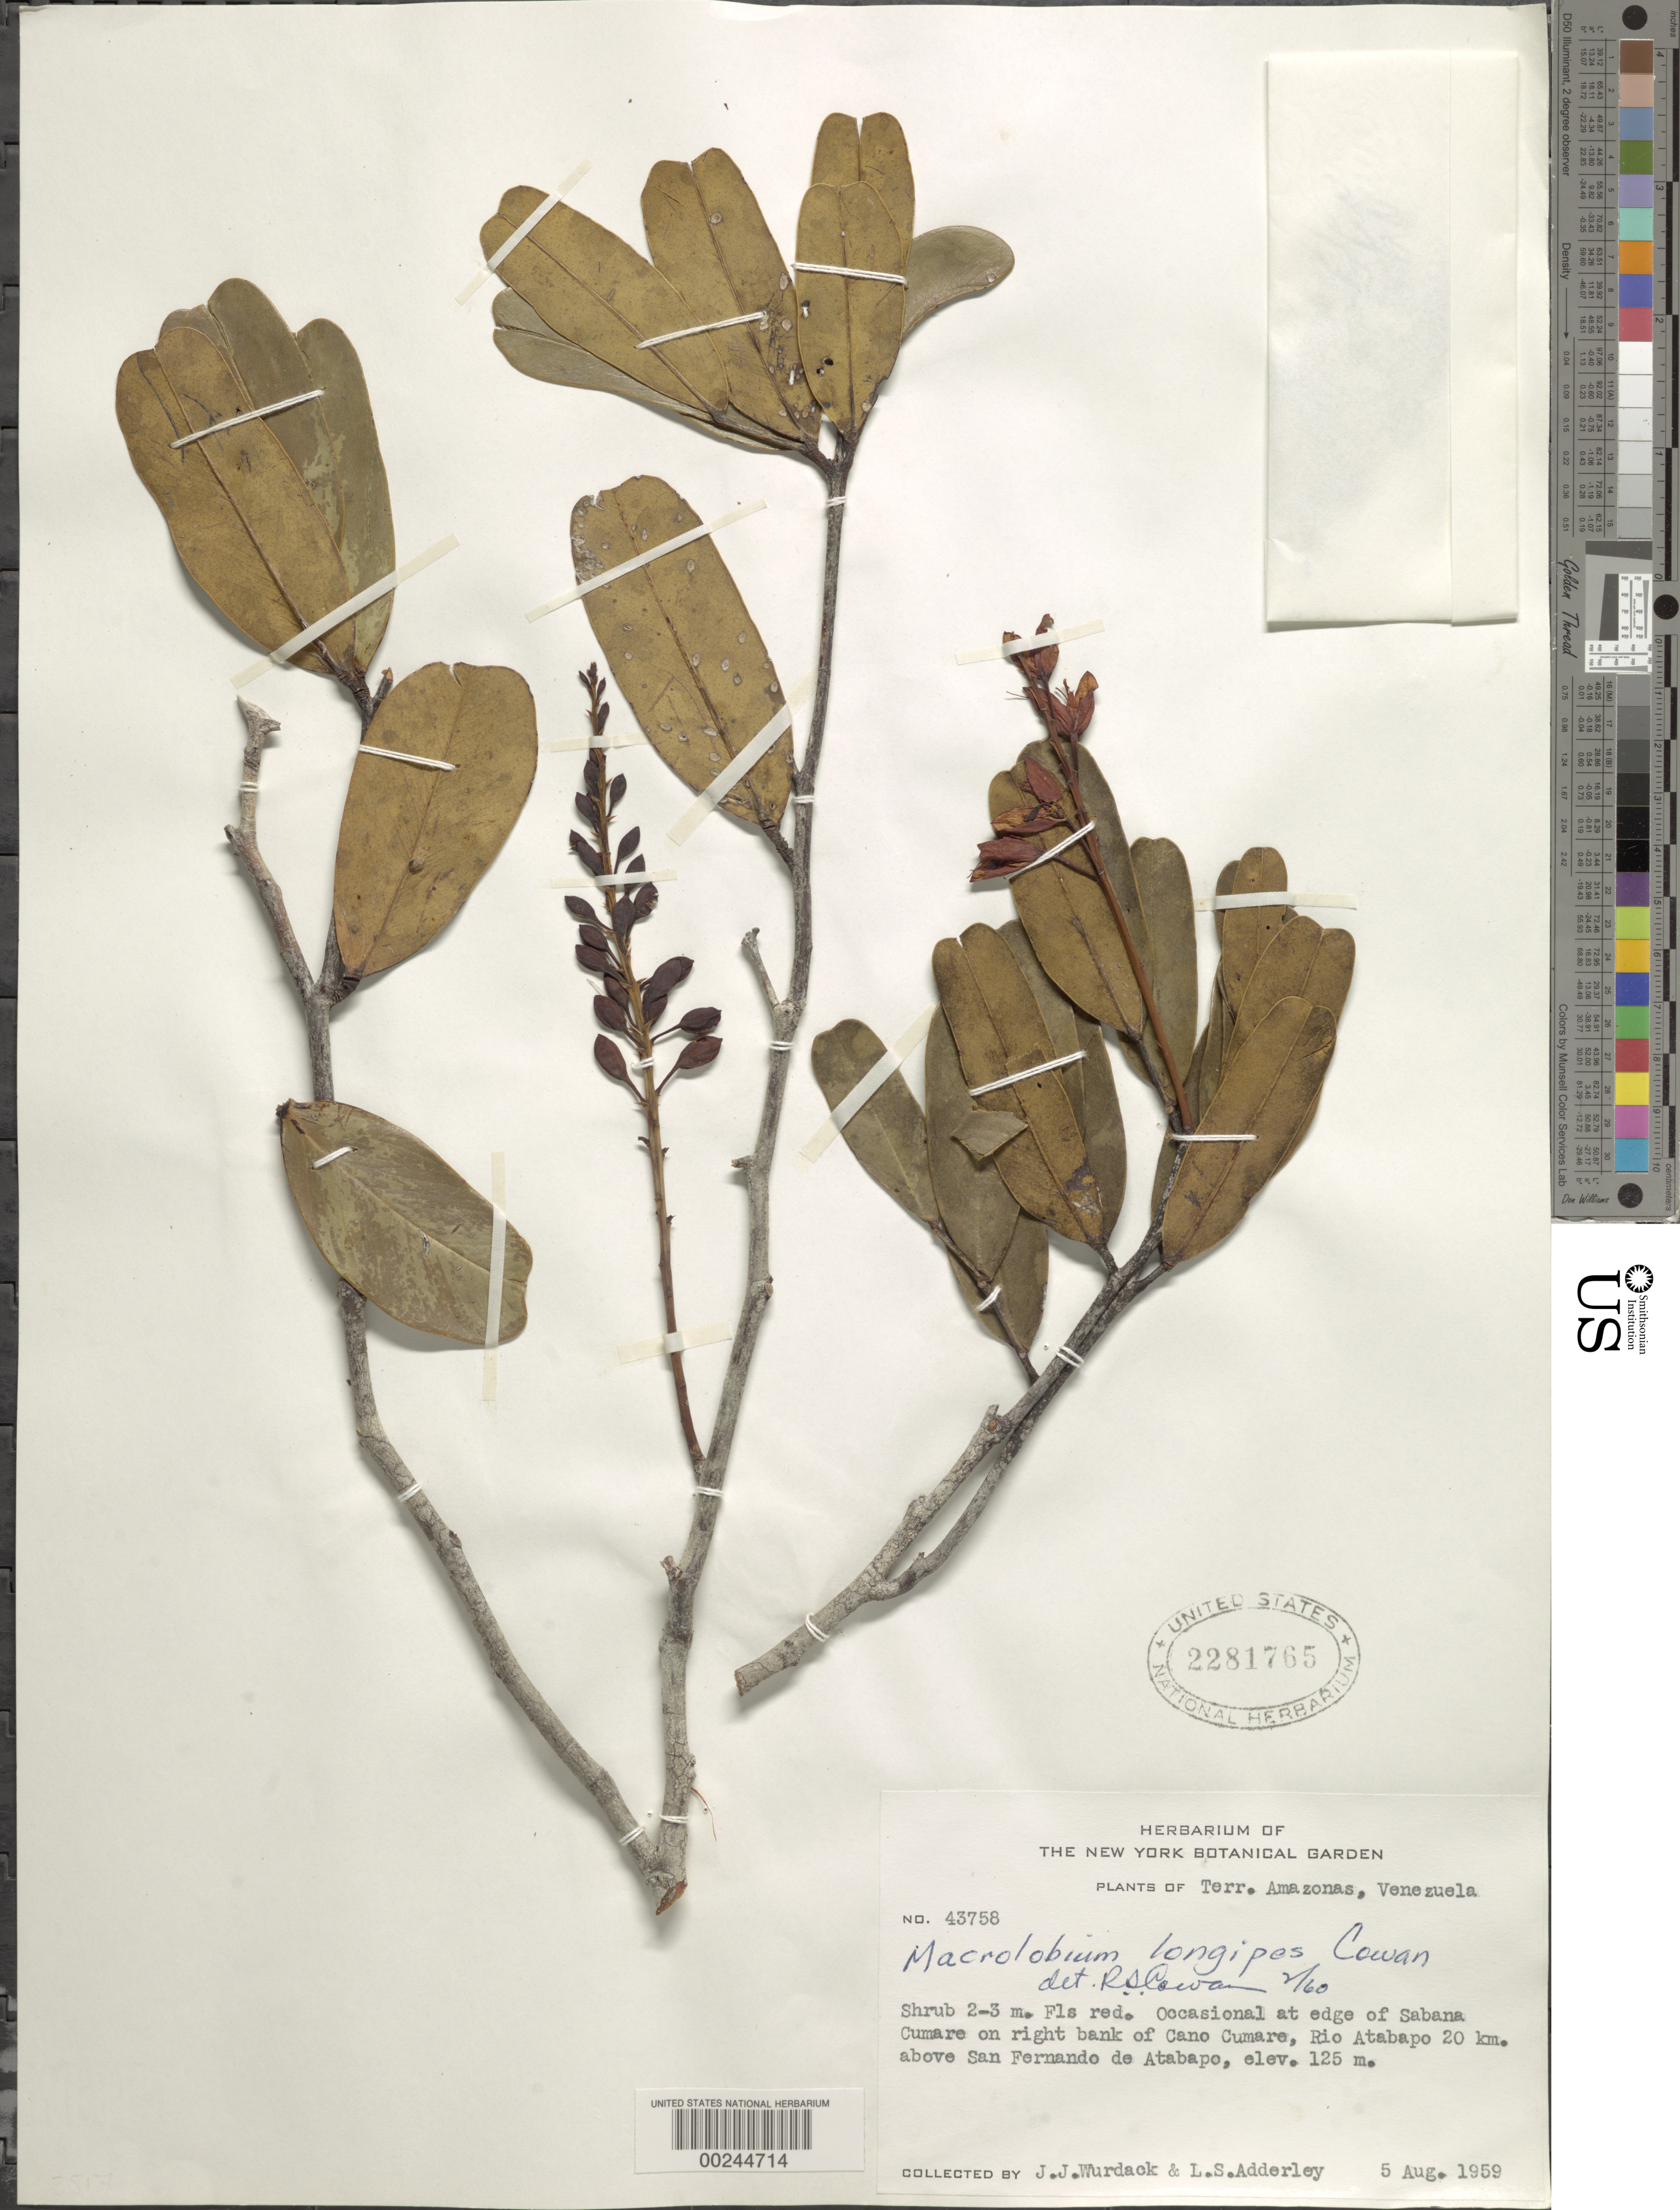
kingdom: Plantae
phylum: Tracheophyta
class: Magnoliopsida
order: Fabales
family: Fabaceae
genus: Macrolobium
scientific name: Macrolobium longipes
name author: R.S. Cowan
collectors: J. J. Wurdack & L. S. Adderley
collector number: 43758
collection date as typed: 05 Aug 1959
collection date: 1959-08-05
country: Venezuela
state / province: Amazonas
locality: At edge of sabana cumare on right bank of cano cumare, Rio Atabapo 20 km above sanfernando de atabapo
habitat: Edge of savanna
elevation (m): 125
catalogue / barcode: US 2281765